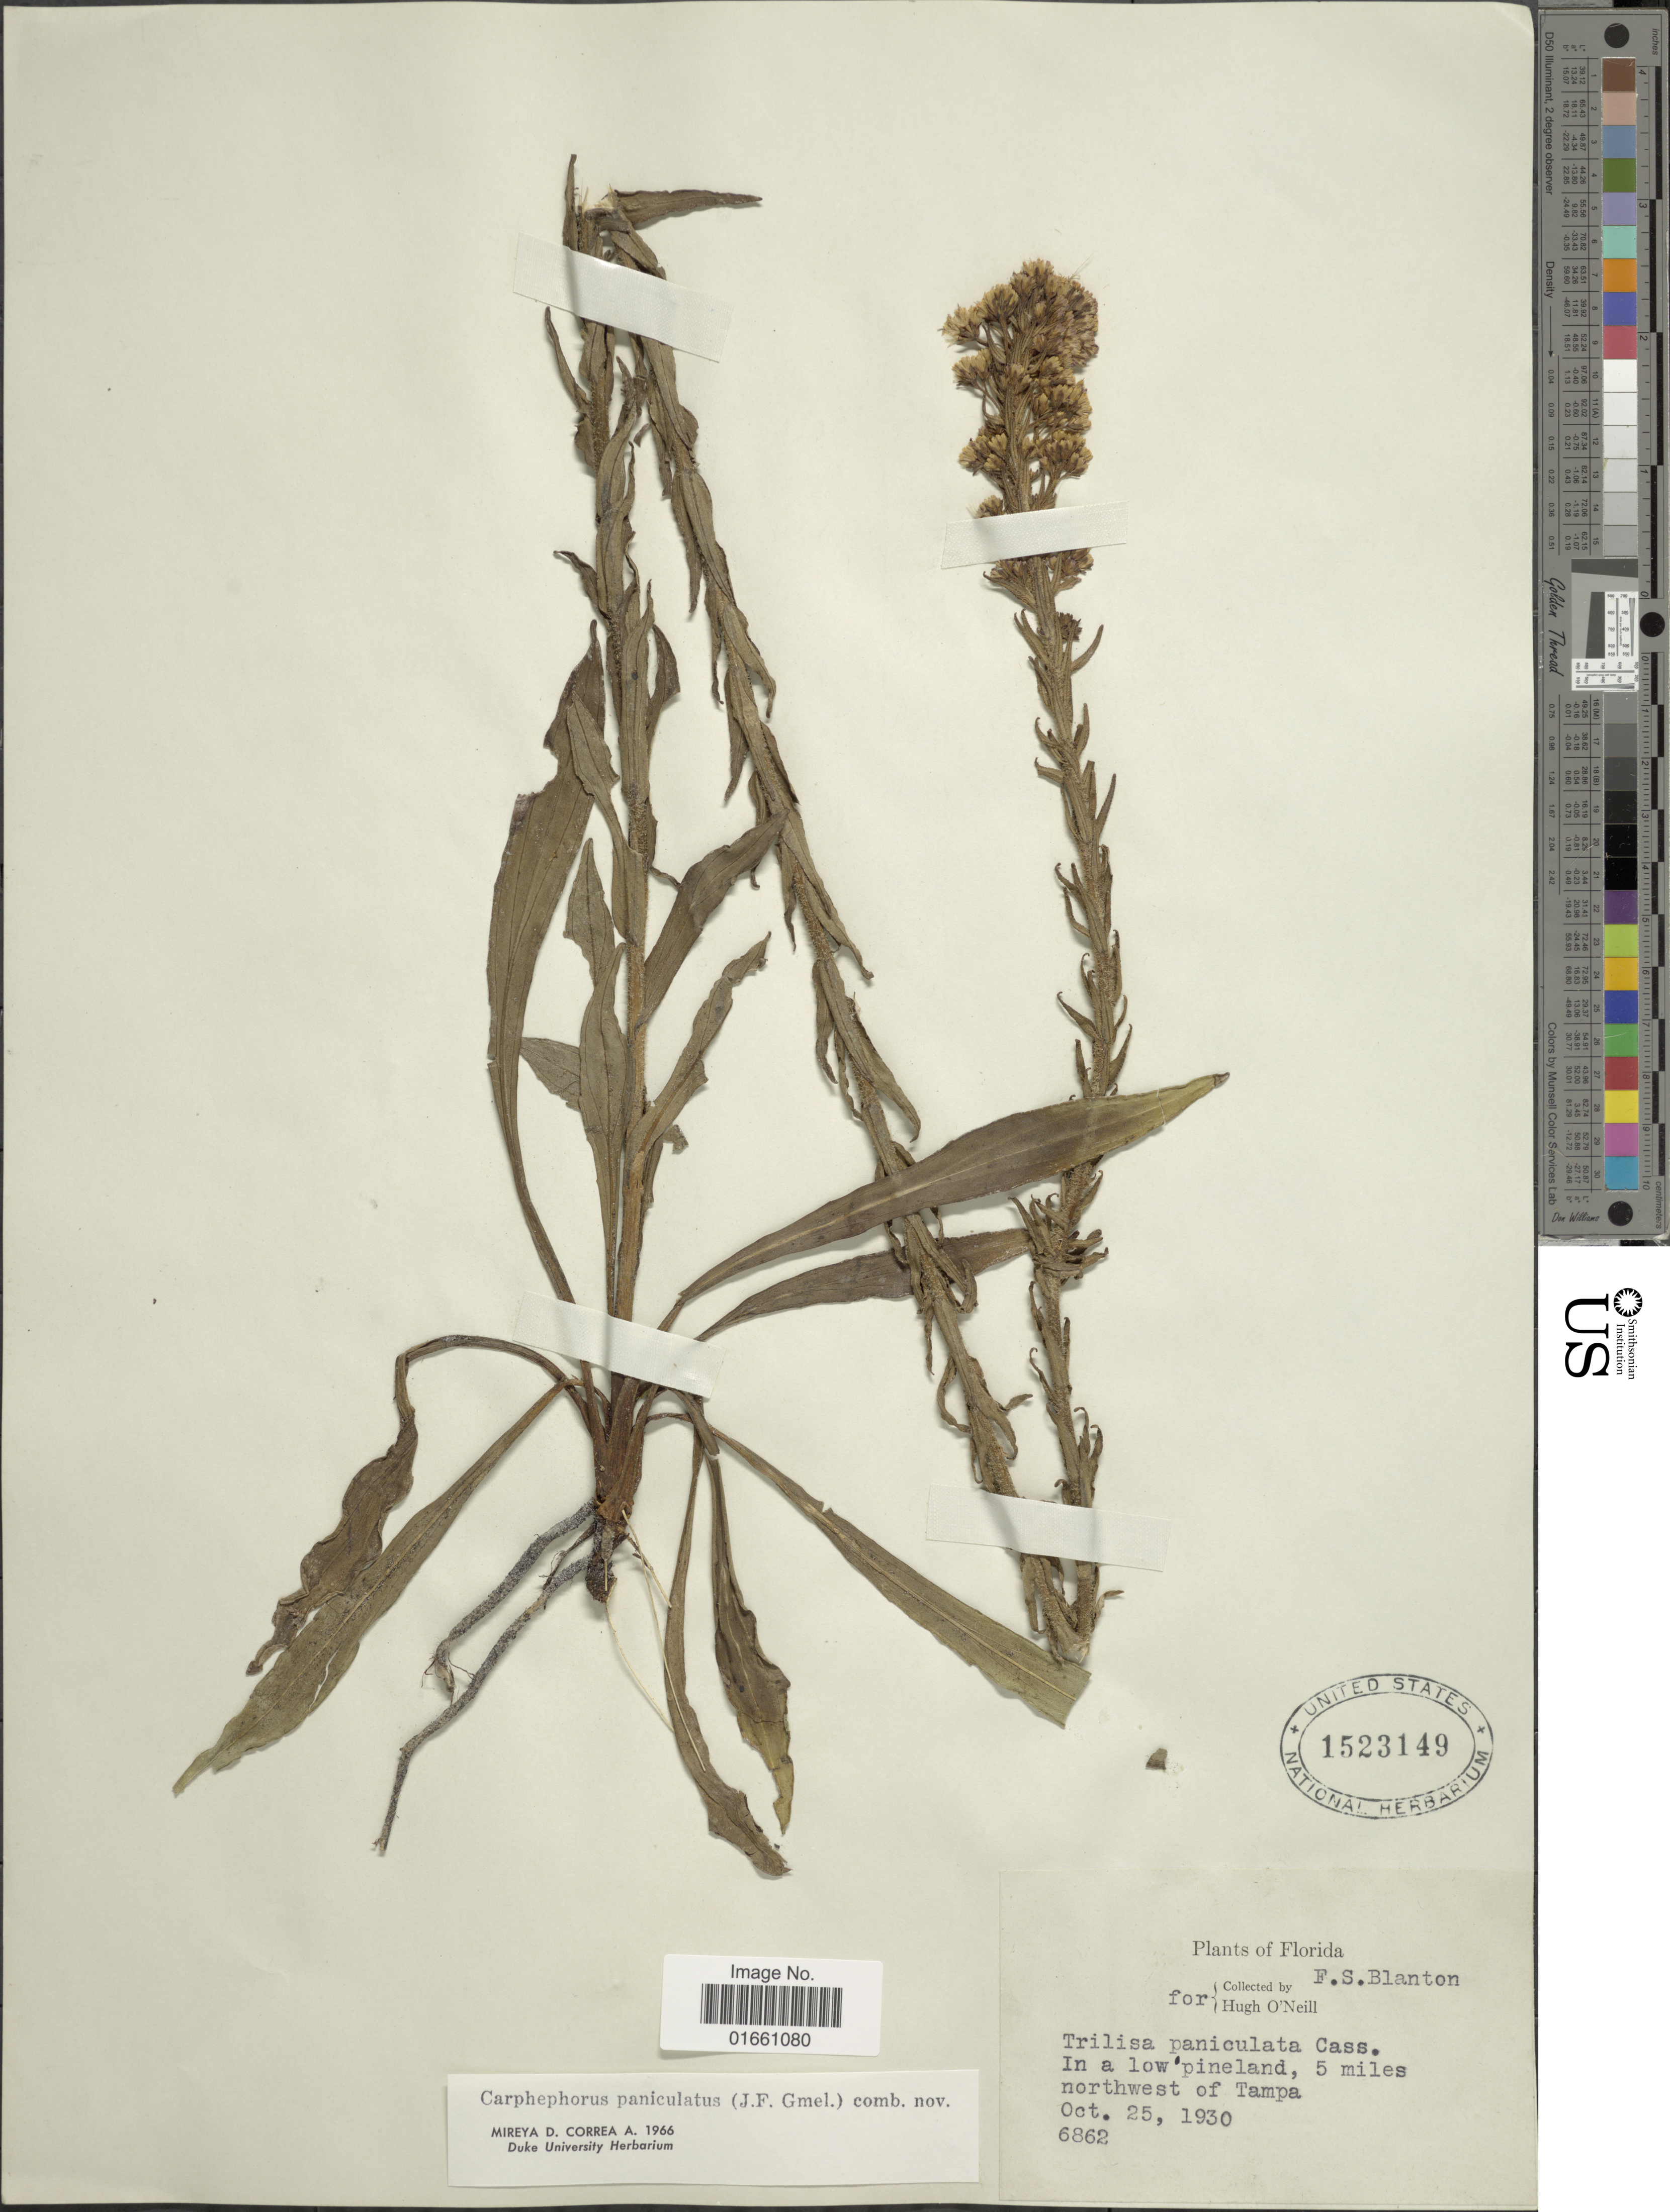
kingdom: Plantae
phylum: Tracheophyta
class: Magnoliopsida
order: Asterales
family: Asteraceae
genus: Trilisa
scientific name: Trilisa paniculata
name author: (J.F. Gmel.) Cass.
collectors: H. O'Neill & F. S. Blanton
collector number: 6862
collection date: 1930-10-25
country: United States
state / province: Florida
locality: In a low pineland, 5 miles northwest of Tampa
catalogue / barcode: US 1523149